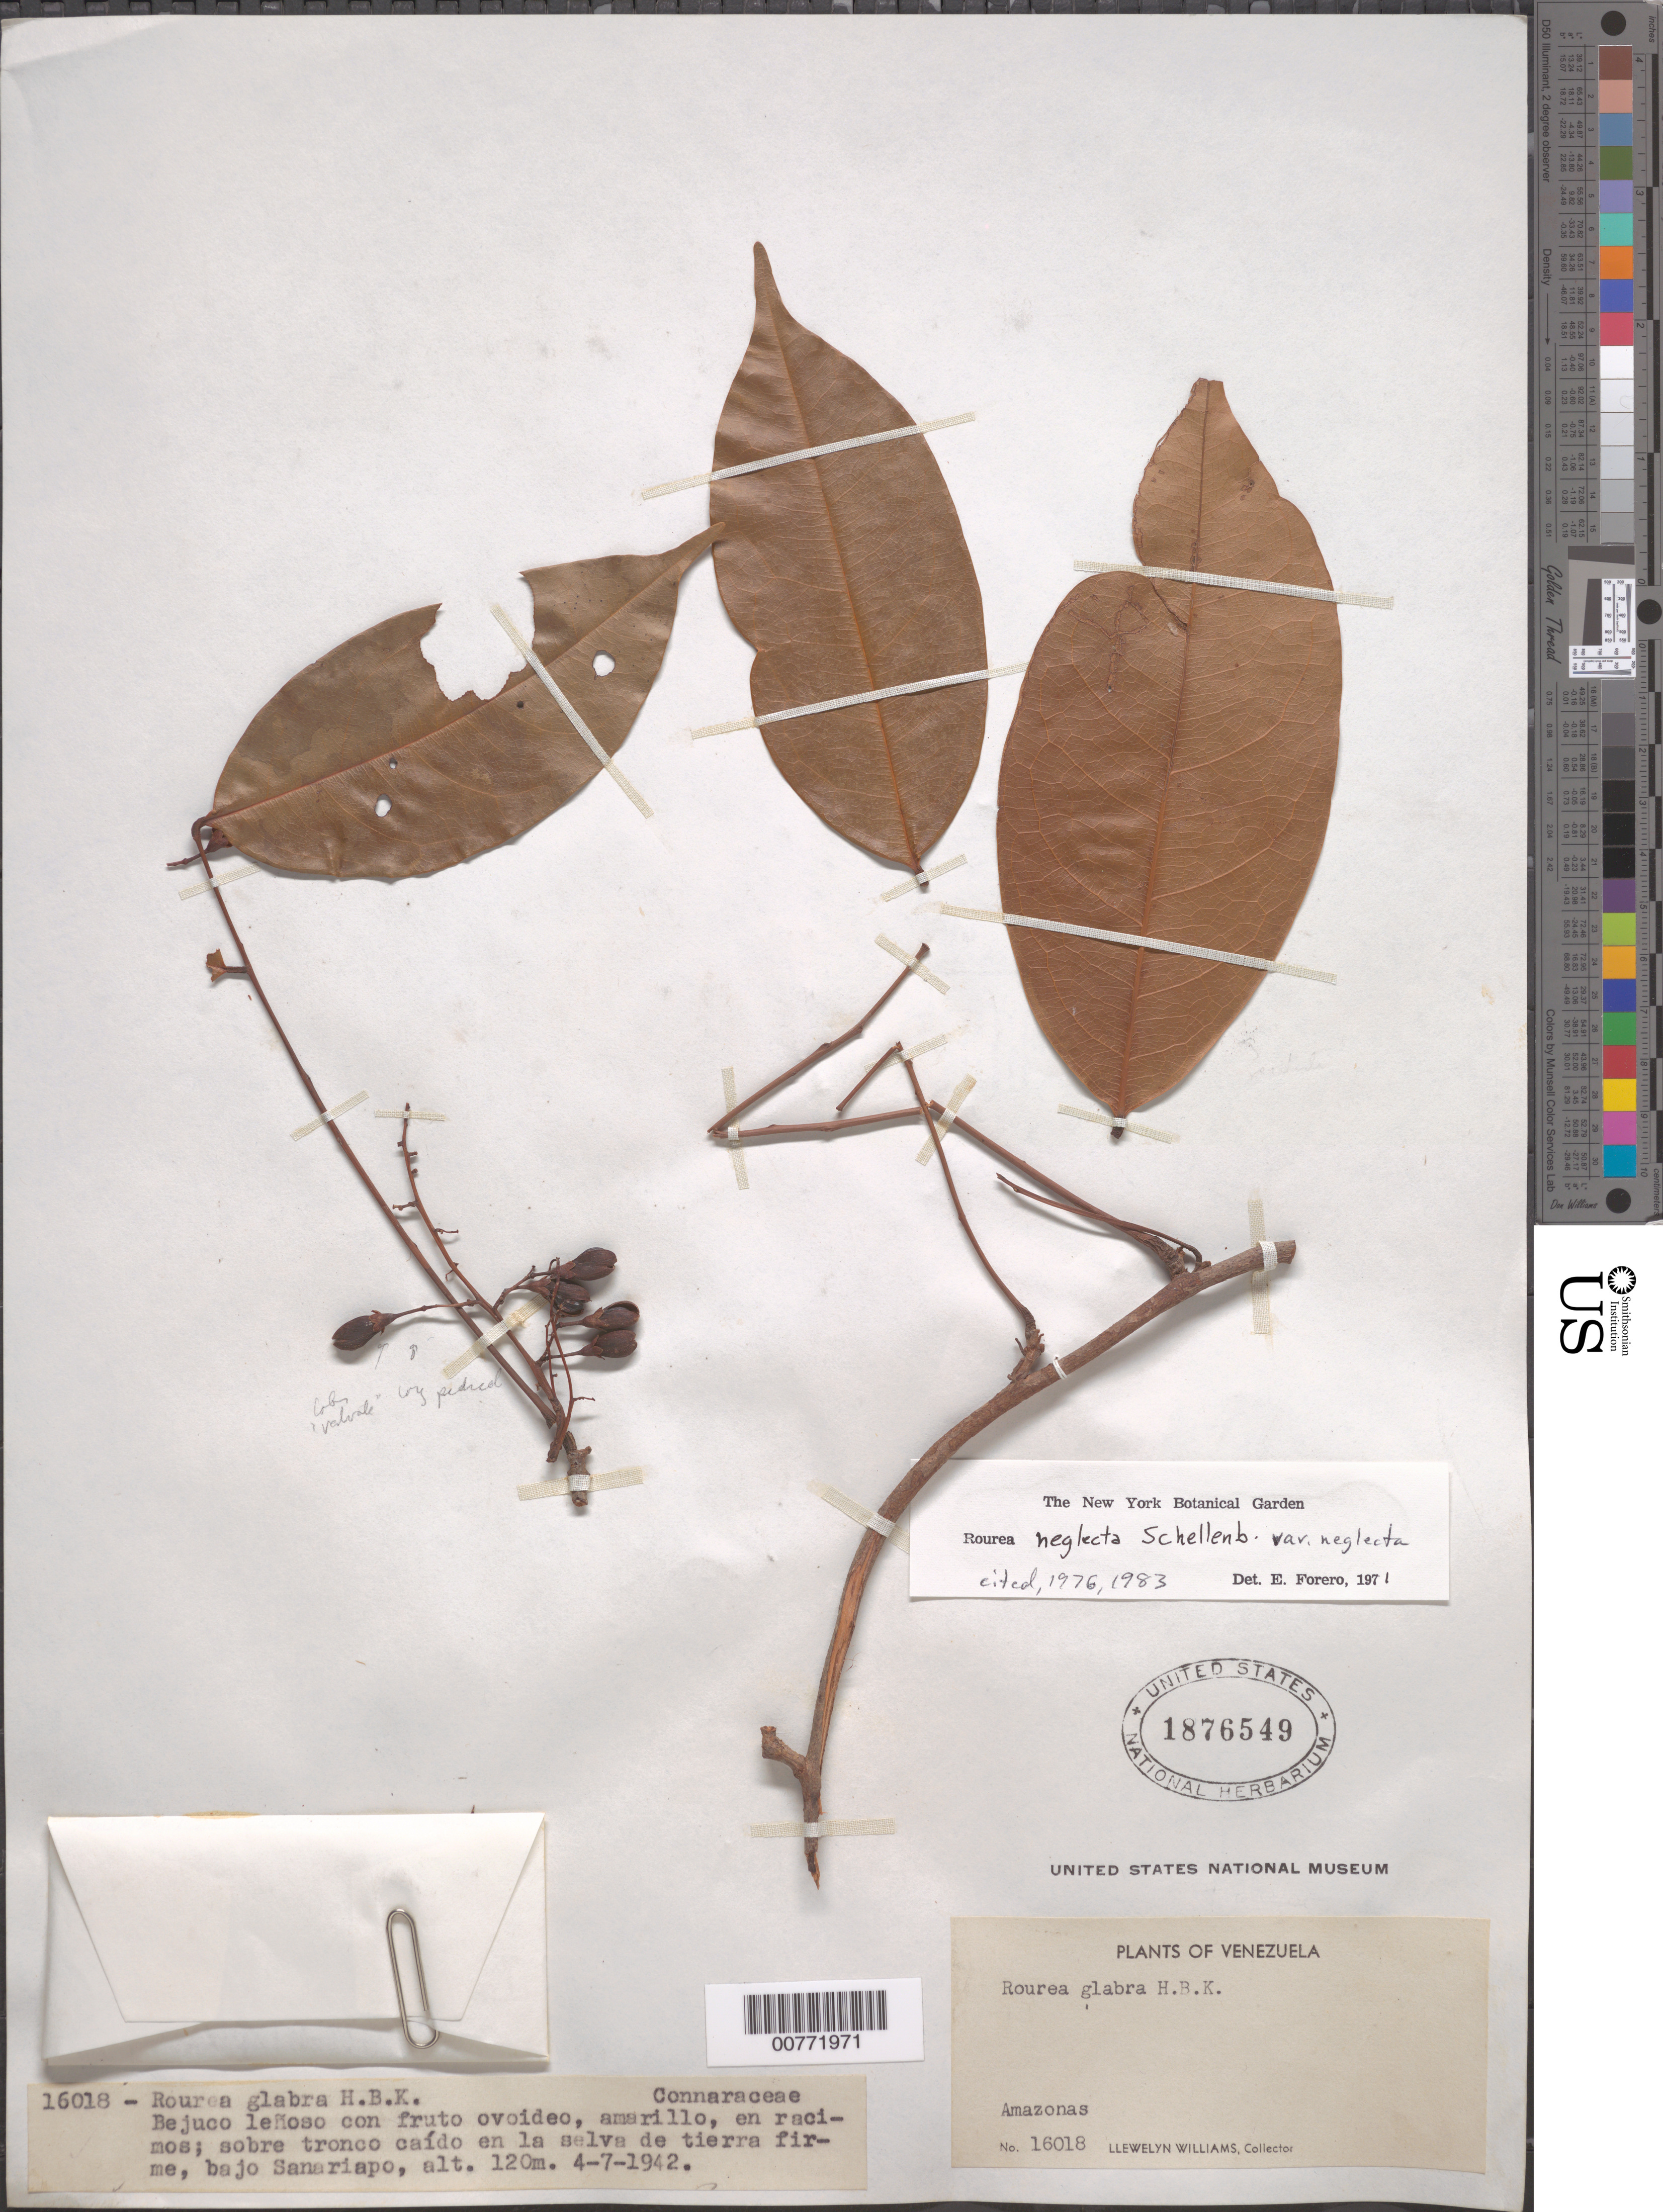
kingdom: Plantae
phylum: Tracheophyta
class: Magnoliopsida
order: Oxalidales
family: Connaraceae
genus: Rourea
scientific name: Rourea neglecta var. neglecta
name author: G. Schellenb.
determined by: Forero, E.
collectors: Ll. Williams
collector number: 16018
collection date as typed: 4-Jul-42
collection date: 1942-07-04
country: Venezuela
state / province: Amazonas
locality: Bajo Sanariapo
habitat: Selva de tierra firme; sobre tronco caído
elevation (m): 120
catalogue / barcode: US 1876549